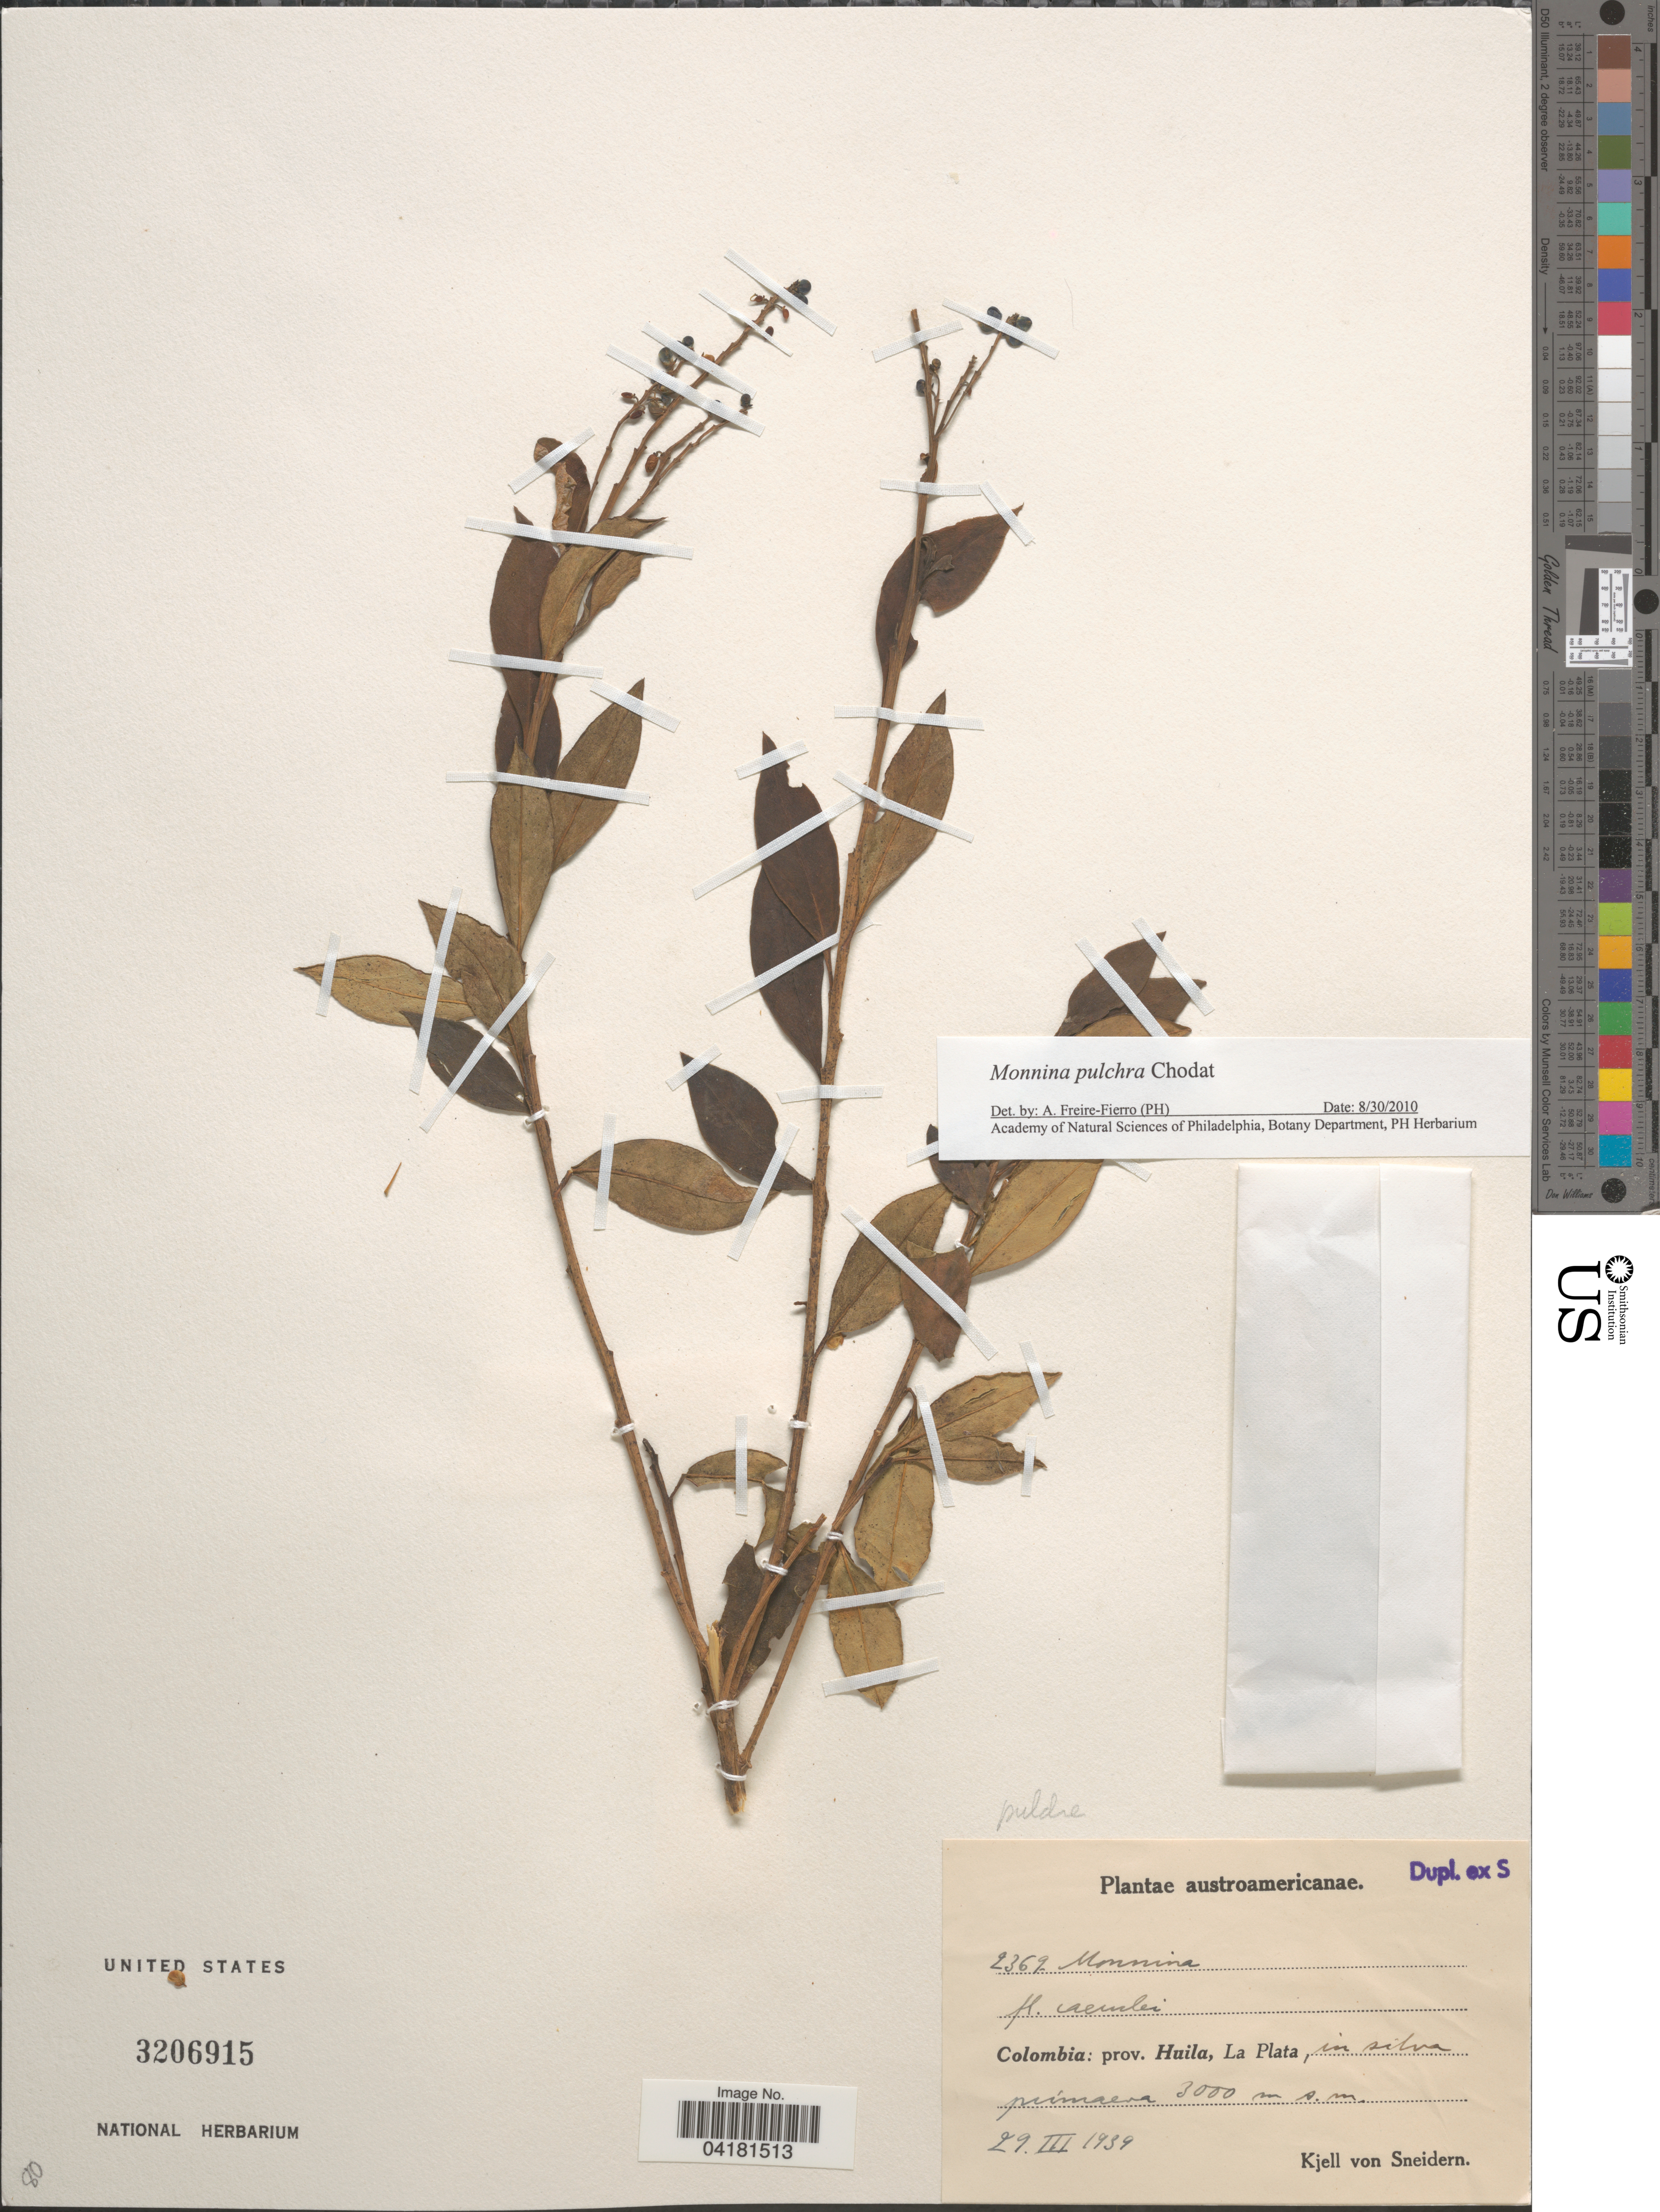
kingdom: Plantae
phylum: Tracheophyta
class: Magnoliopsida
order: Fabales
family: Polygalaceae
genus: Monnina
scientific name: Monnina pulchra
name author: Chodat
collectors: K. von Sneidern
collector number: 2367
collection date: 1939-03-29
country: Colombia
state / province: Huila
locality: La Plata, in silva primaeva.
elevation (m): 3000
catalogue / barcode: US 3206915